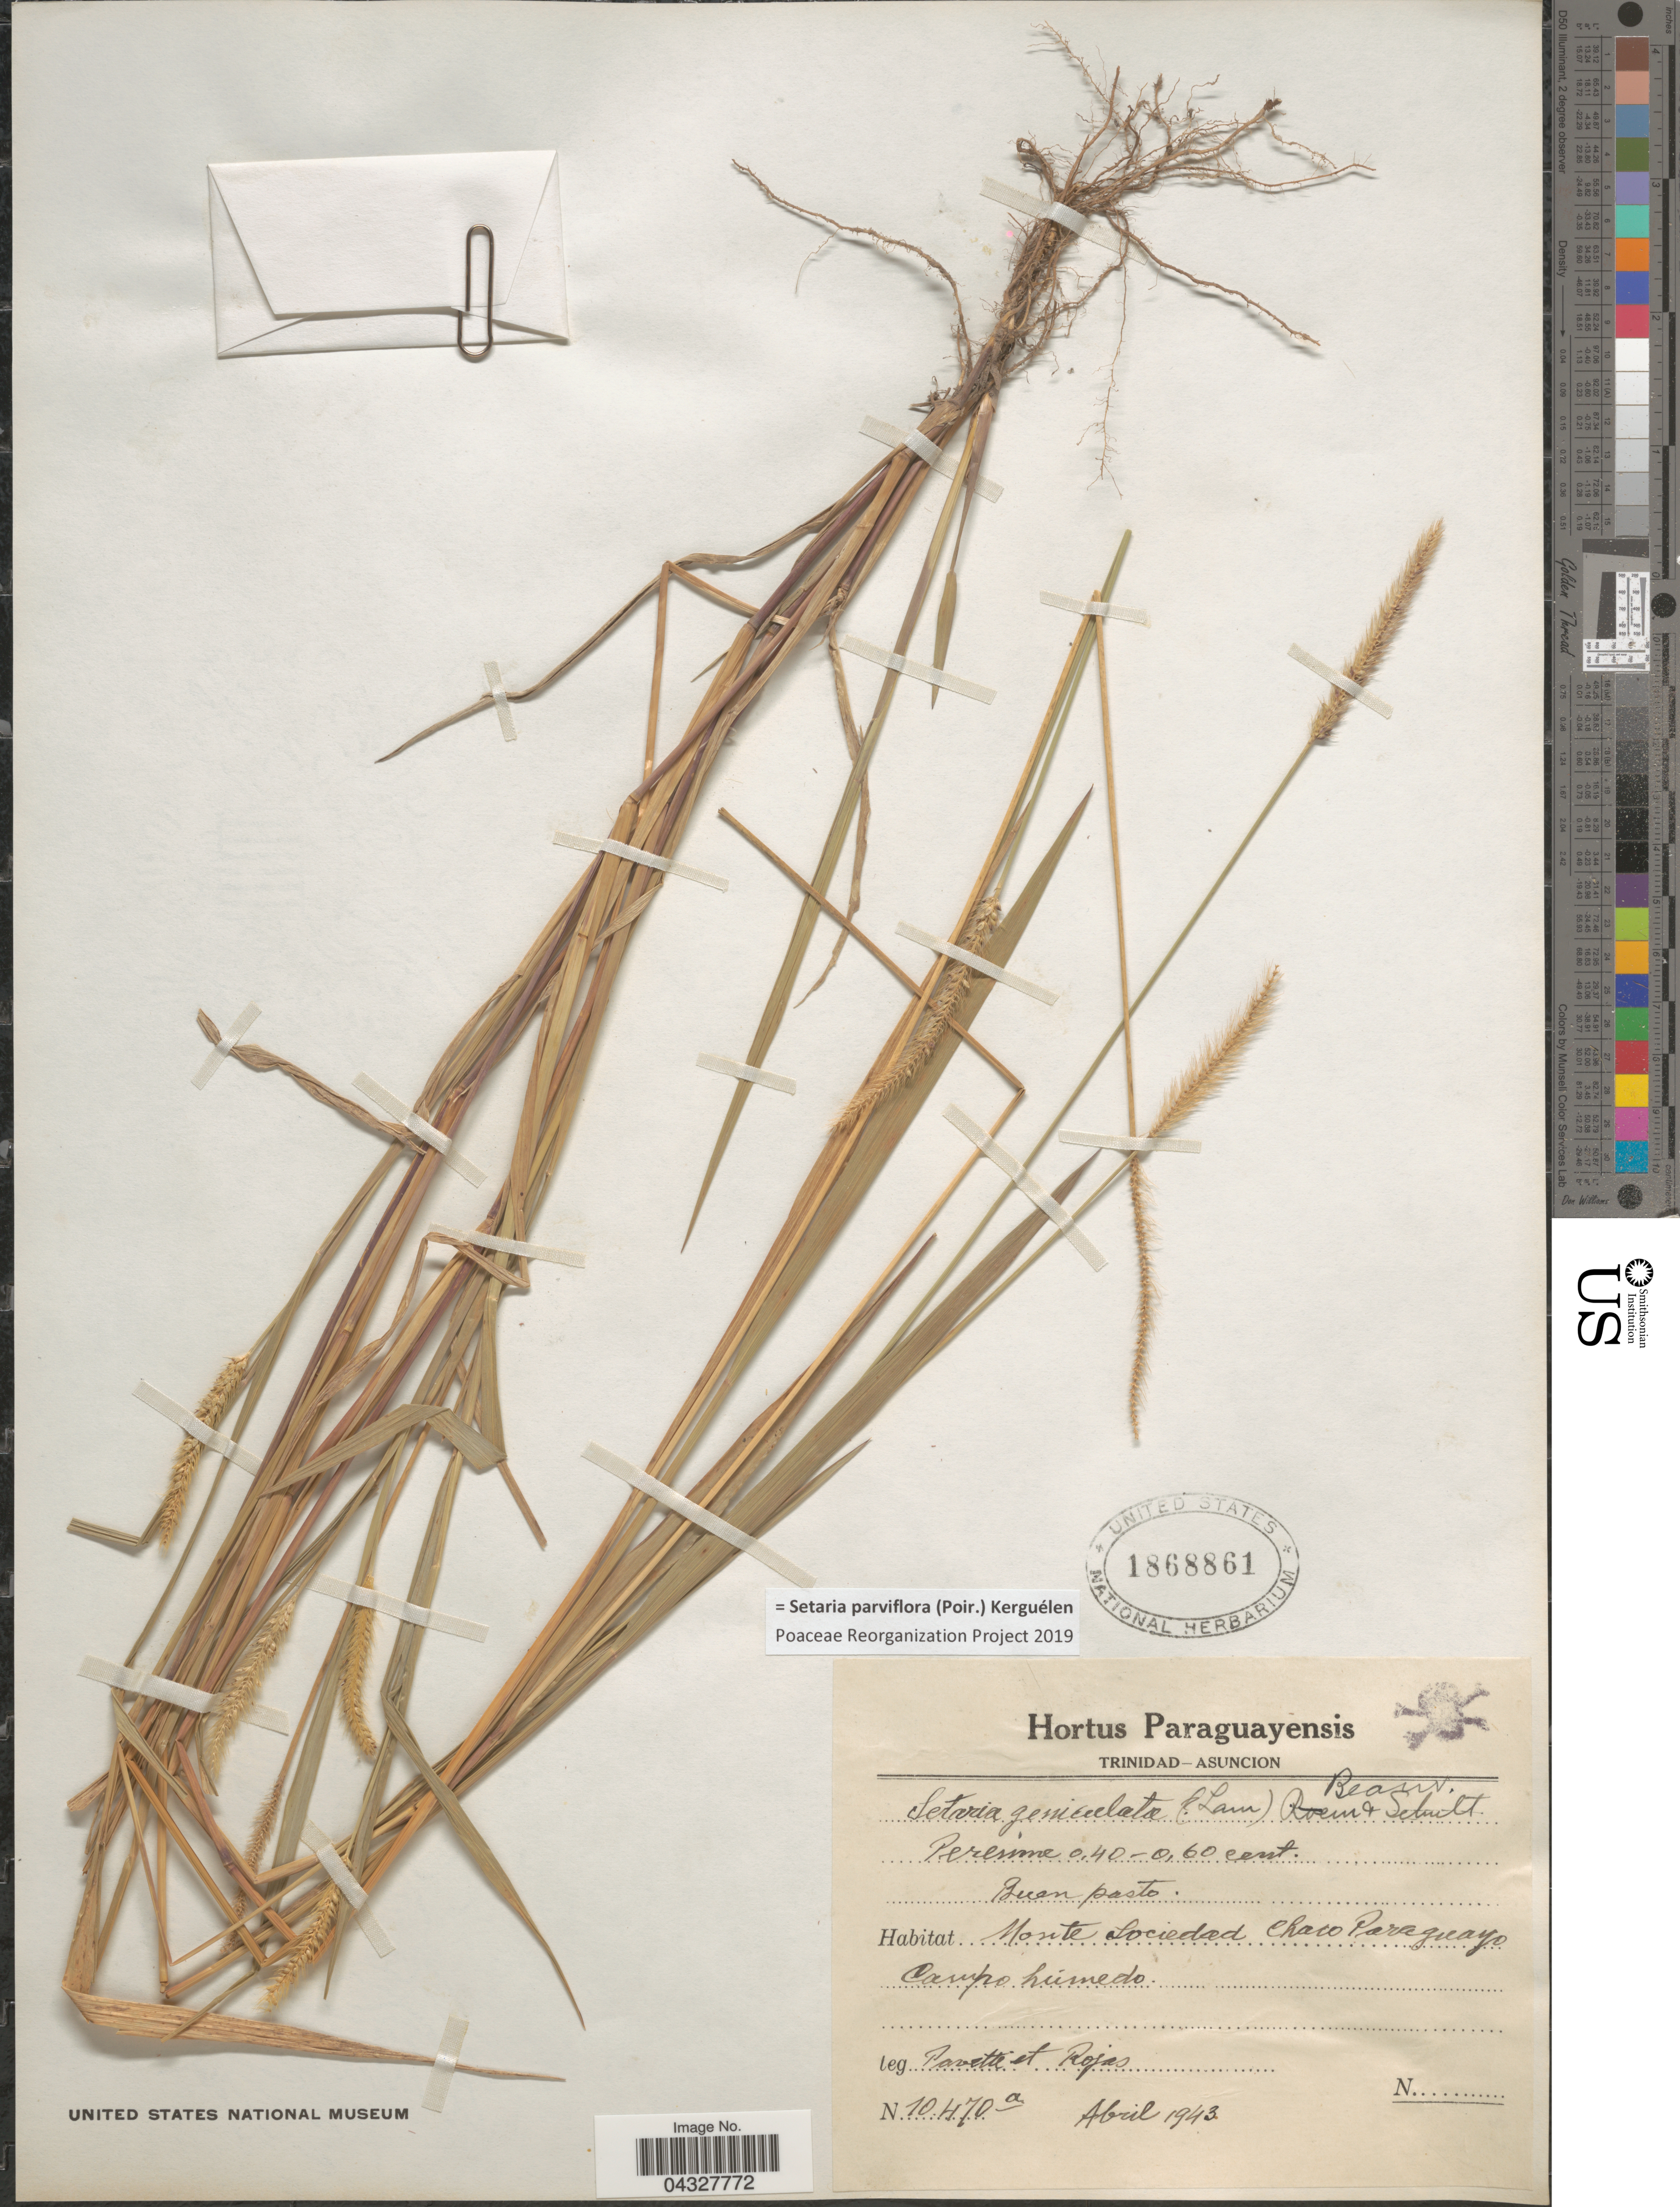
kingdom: Plantae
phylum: Tracheophyta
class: Liliopsida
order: Poales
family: Poaceae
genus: Setaria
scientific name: Setaria parviflora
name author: (Poir.) Kerguélen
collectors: -. Pavetti & Rojas, --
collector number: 10470a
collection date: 1943-04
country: Paraguay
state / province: Asuncion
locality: Monte Lociedad Chaco Paraguay. Campo húmedo.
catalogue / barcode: US 1868861